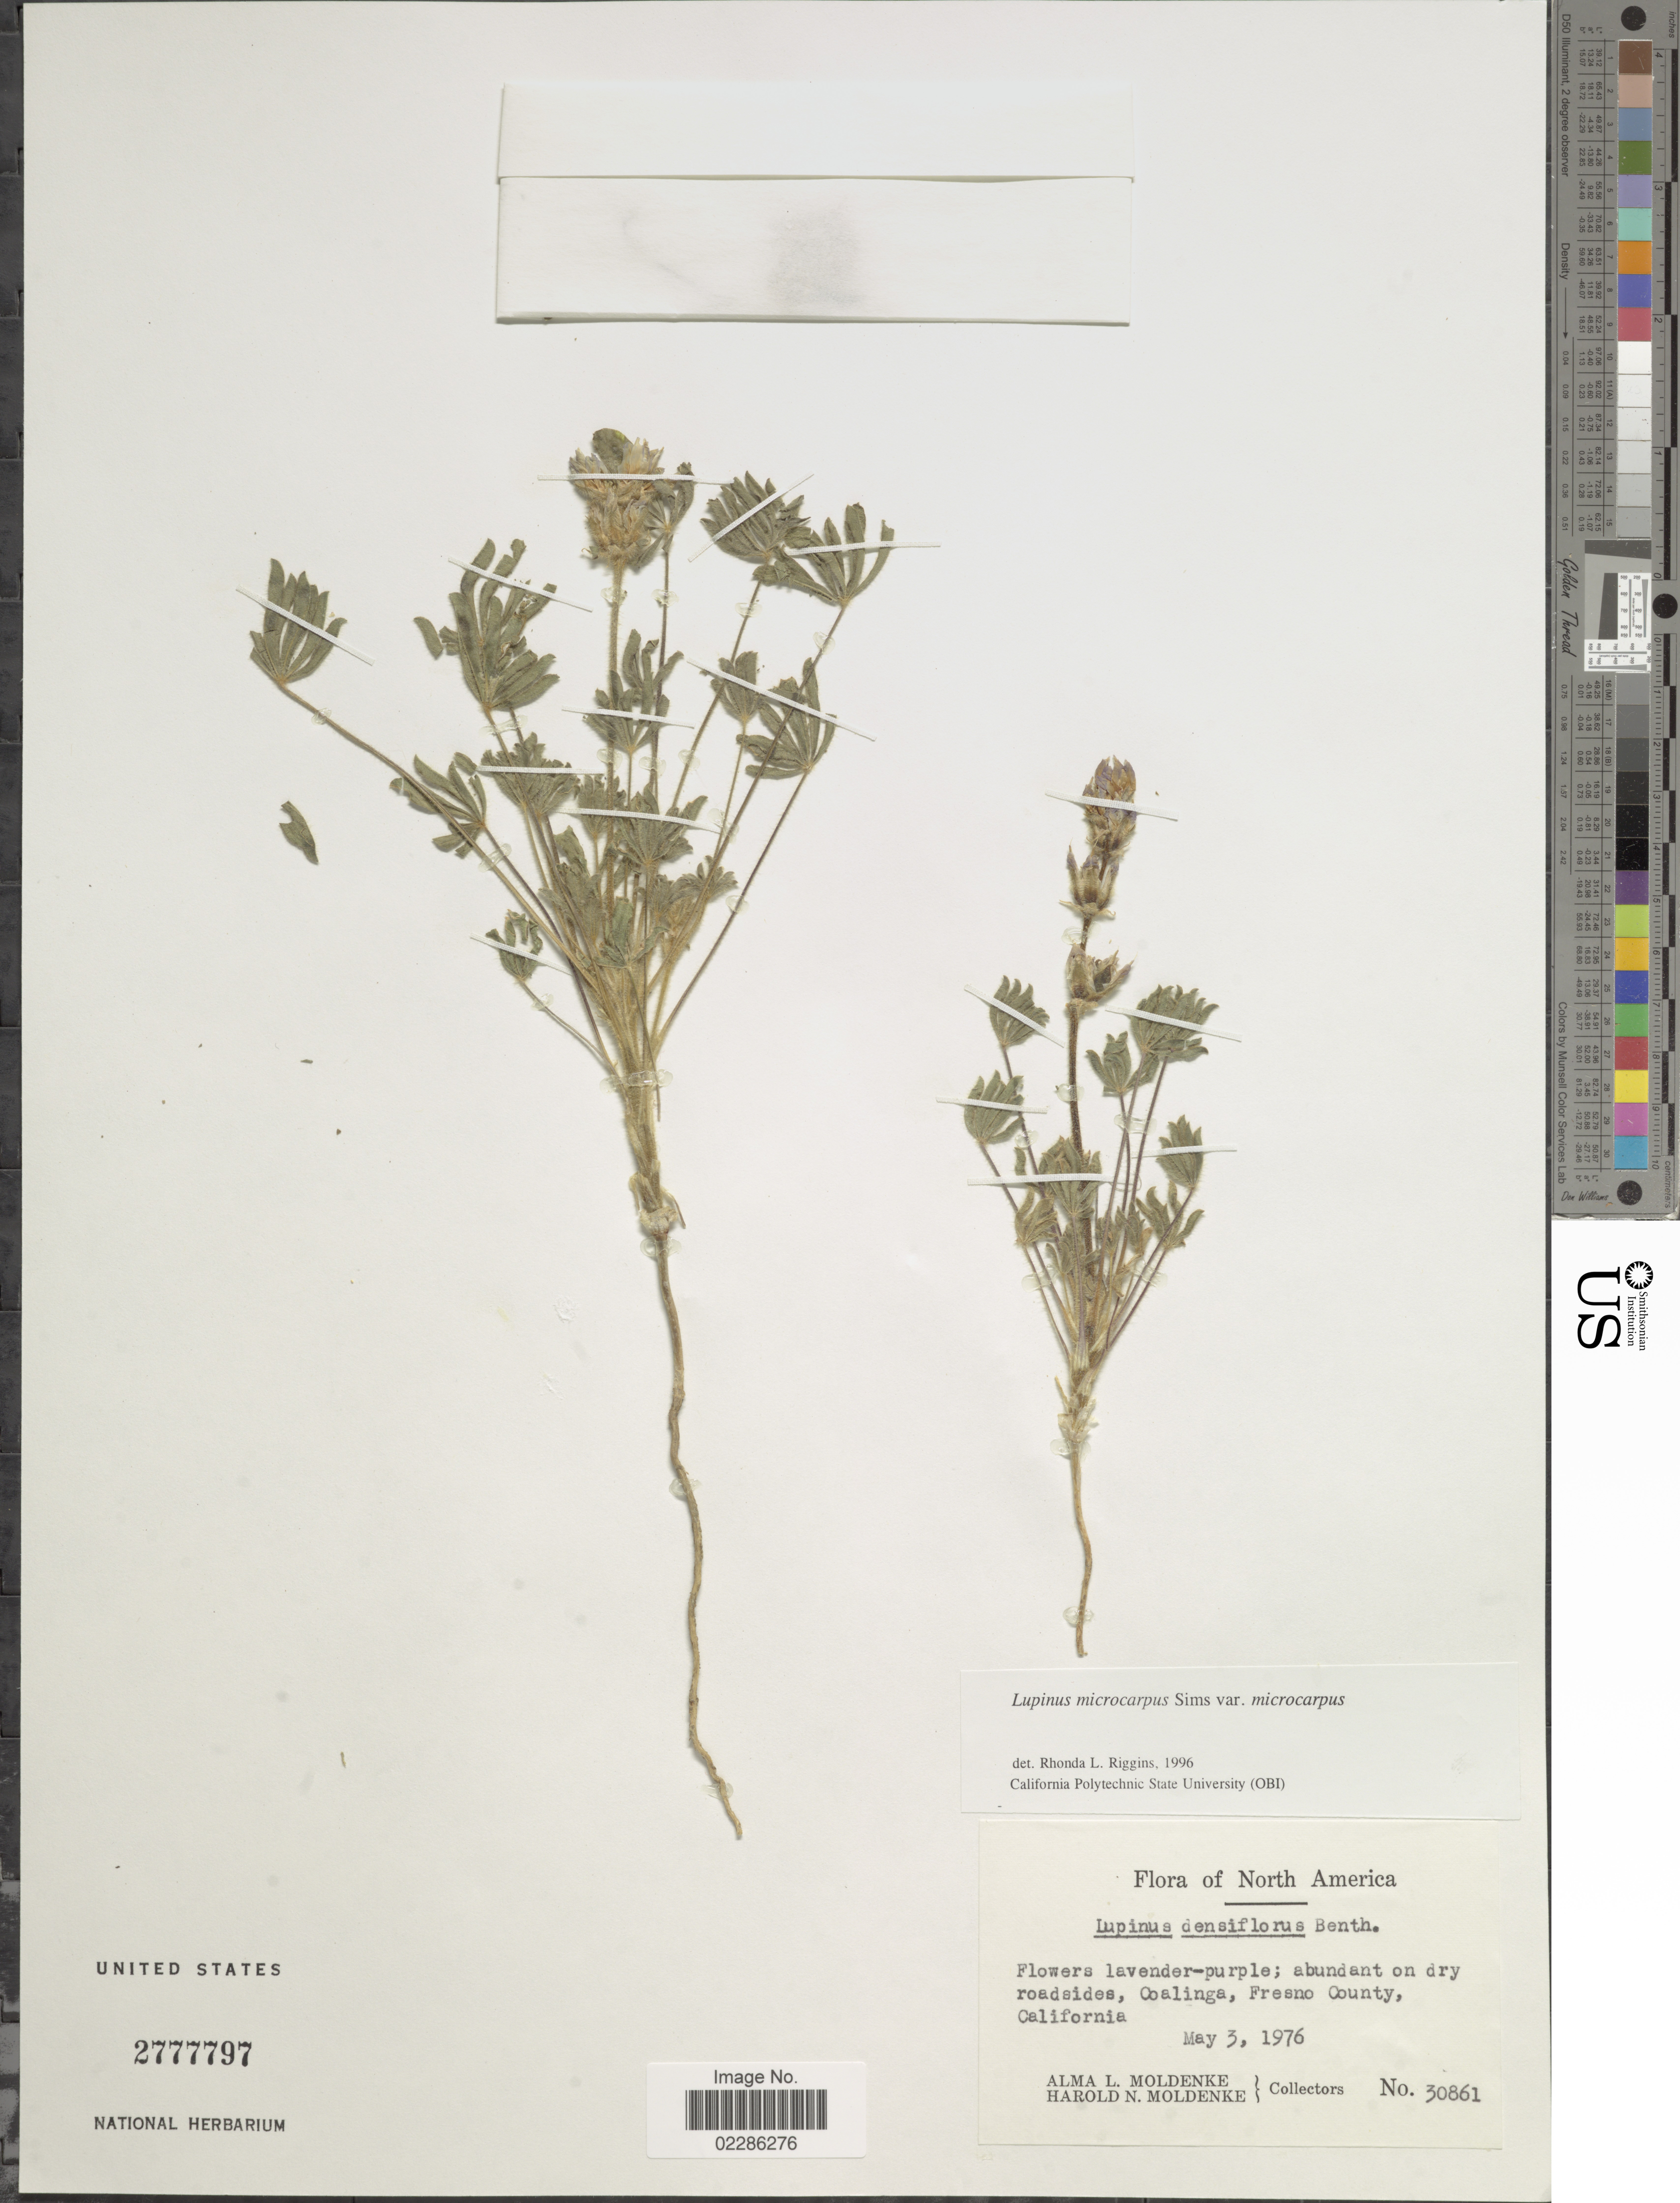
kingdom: Plantae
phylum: Tracheophyta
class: Magnoliopsida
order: Fabales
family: Fabaceae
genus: Lupinus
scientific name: Lupinus microcarpus var. microcarpus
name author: Sims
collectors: A. L. Moldenke & H. N. Moldenke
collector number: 30861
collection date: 1976-05-03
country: United States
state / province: California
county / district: Fresno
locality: Abundant on dry roadsides, Coalinga, Fresno County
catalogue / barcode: US 2777797